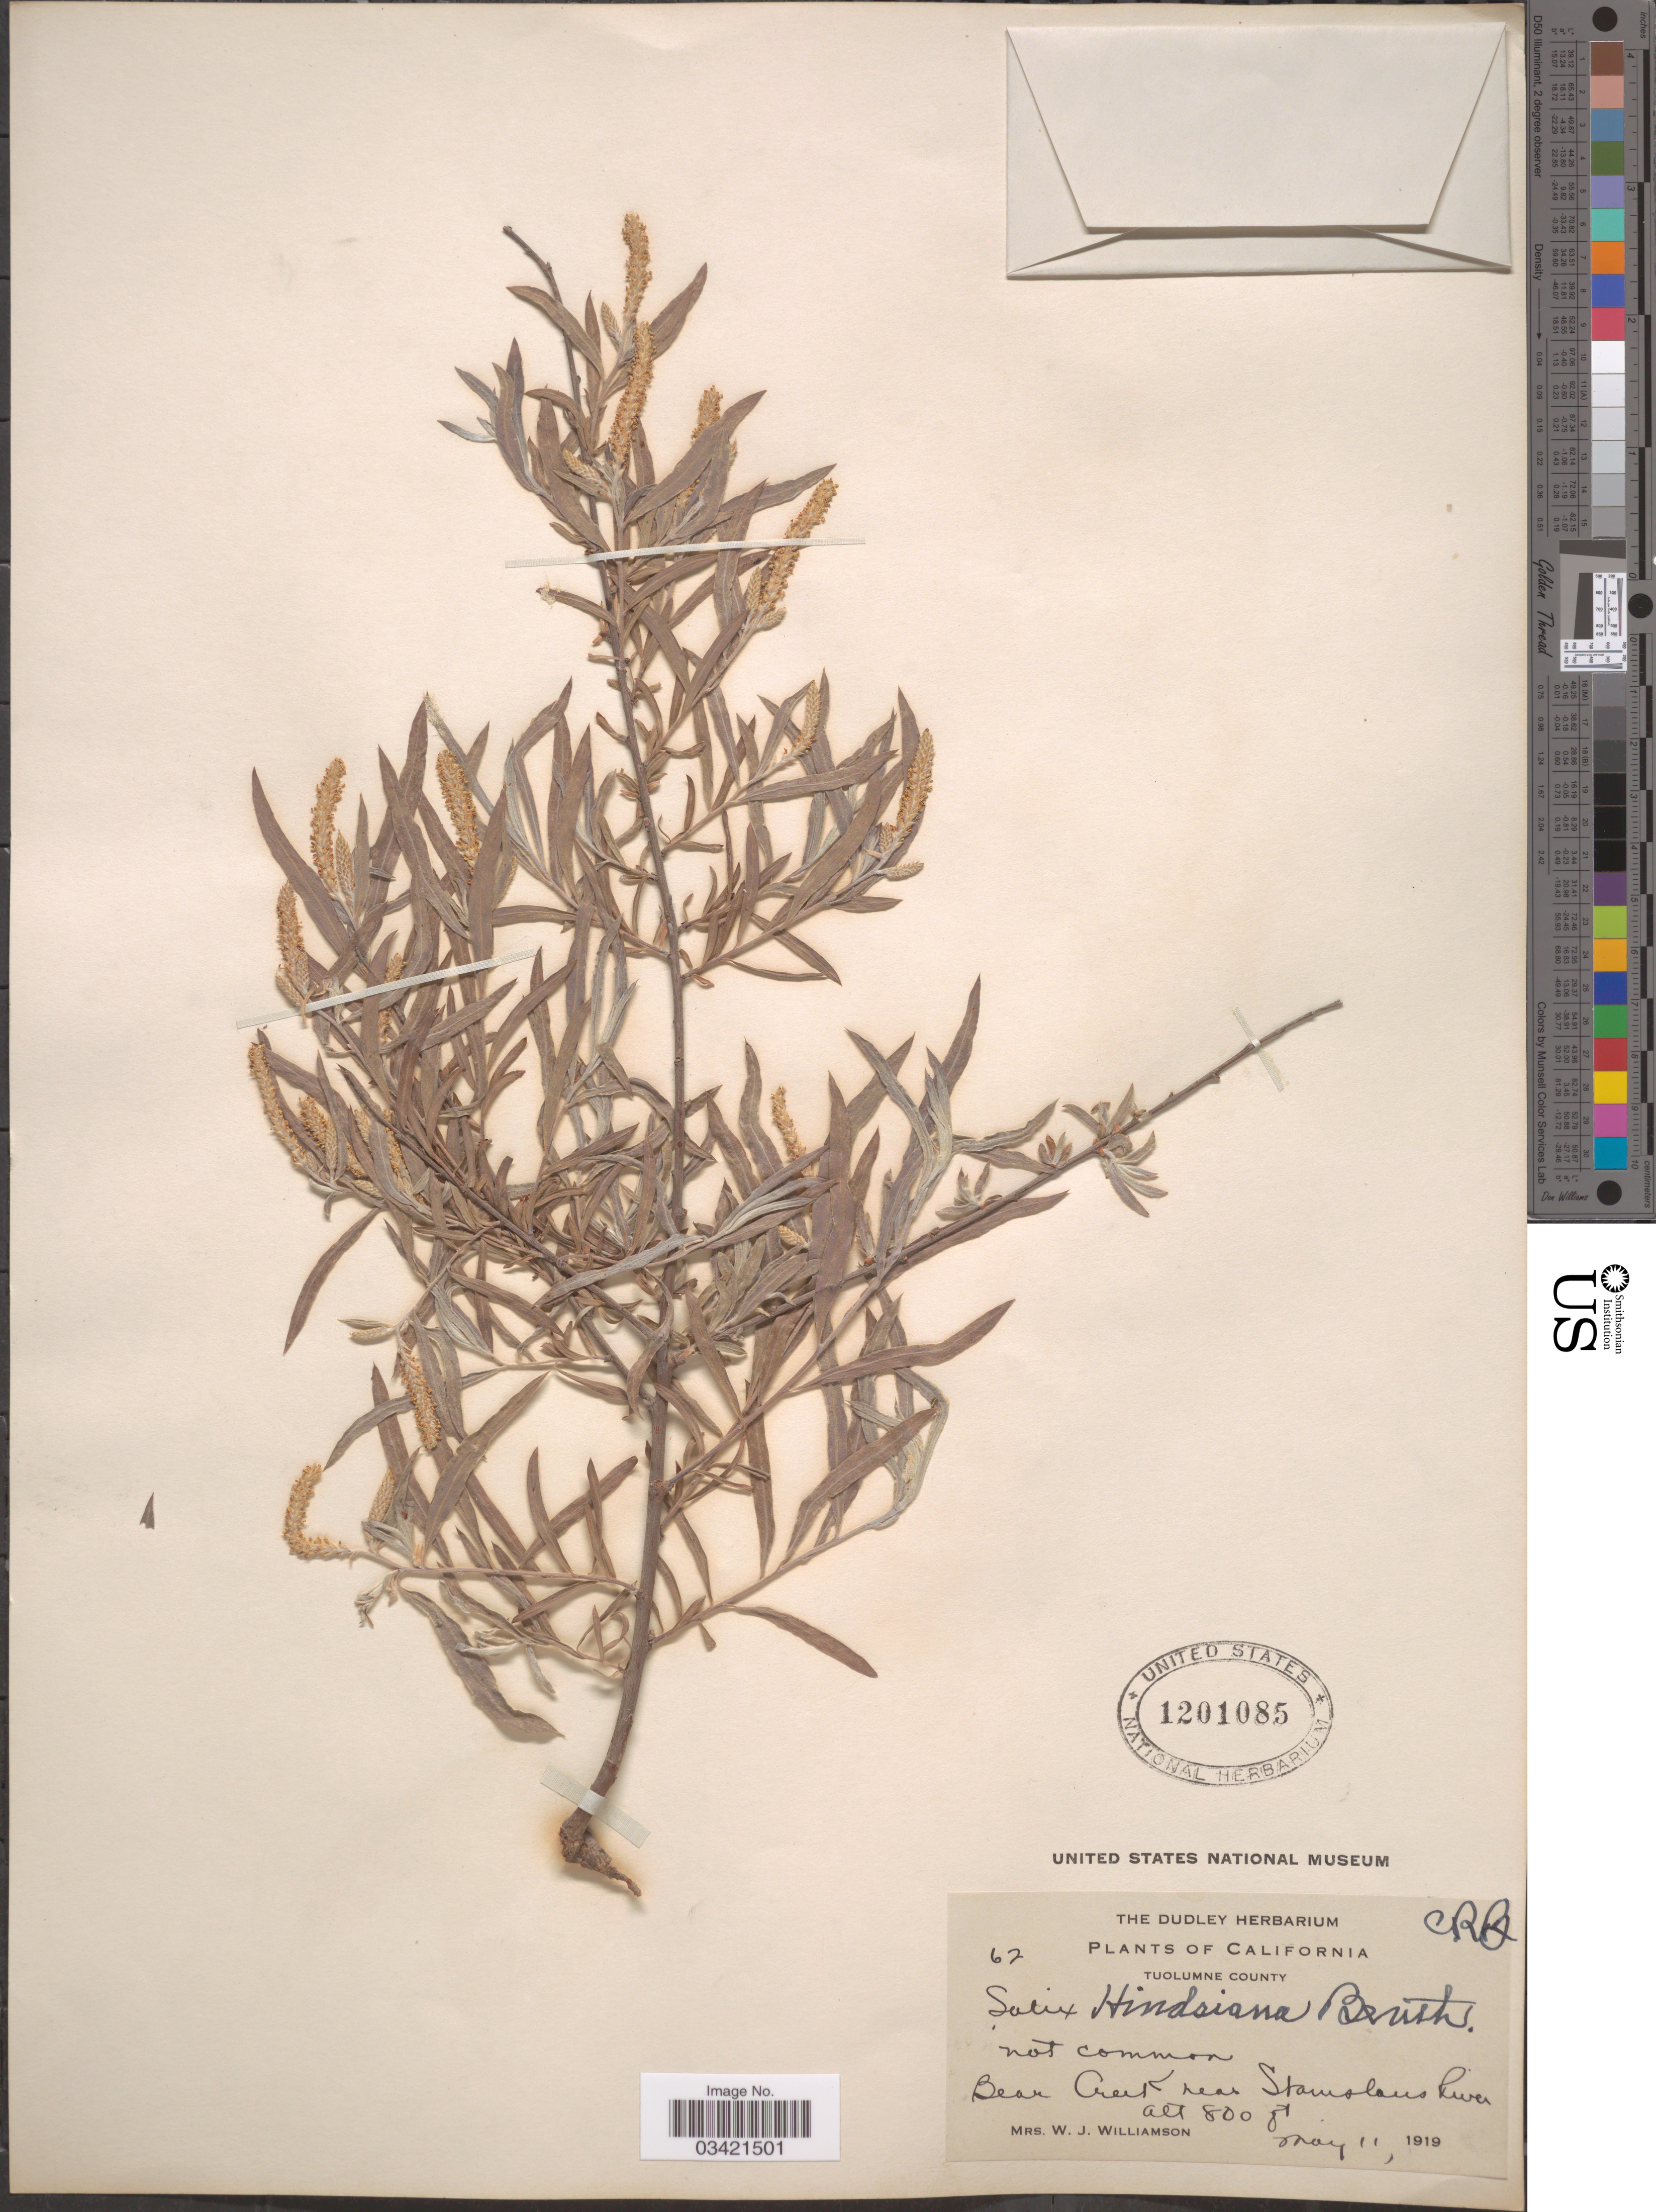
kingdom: Plantae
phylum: Tracheophyta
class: Magnoliopsida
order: Malpighiales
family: Salicaceae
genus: Salix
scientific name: Salix hindsiana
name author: Benth.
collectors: W. Williamson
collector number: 62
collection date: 1919-05-11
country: United States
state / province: California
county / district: Tuolumne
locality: Tuolumne County. Bear Creek near Stanislaus River.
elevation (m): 244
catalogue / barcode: US 1201085